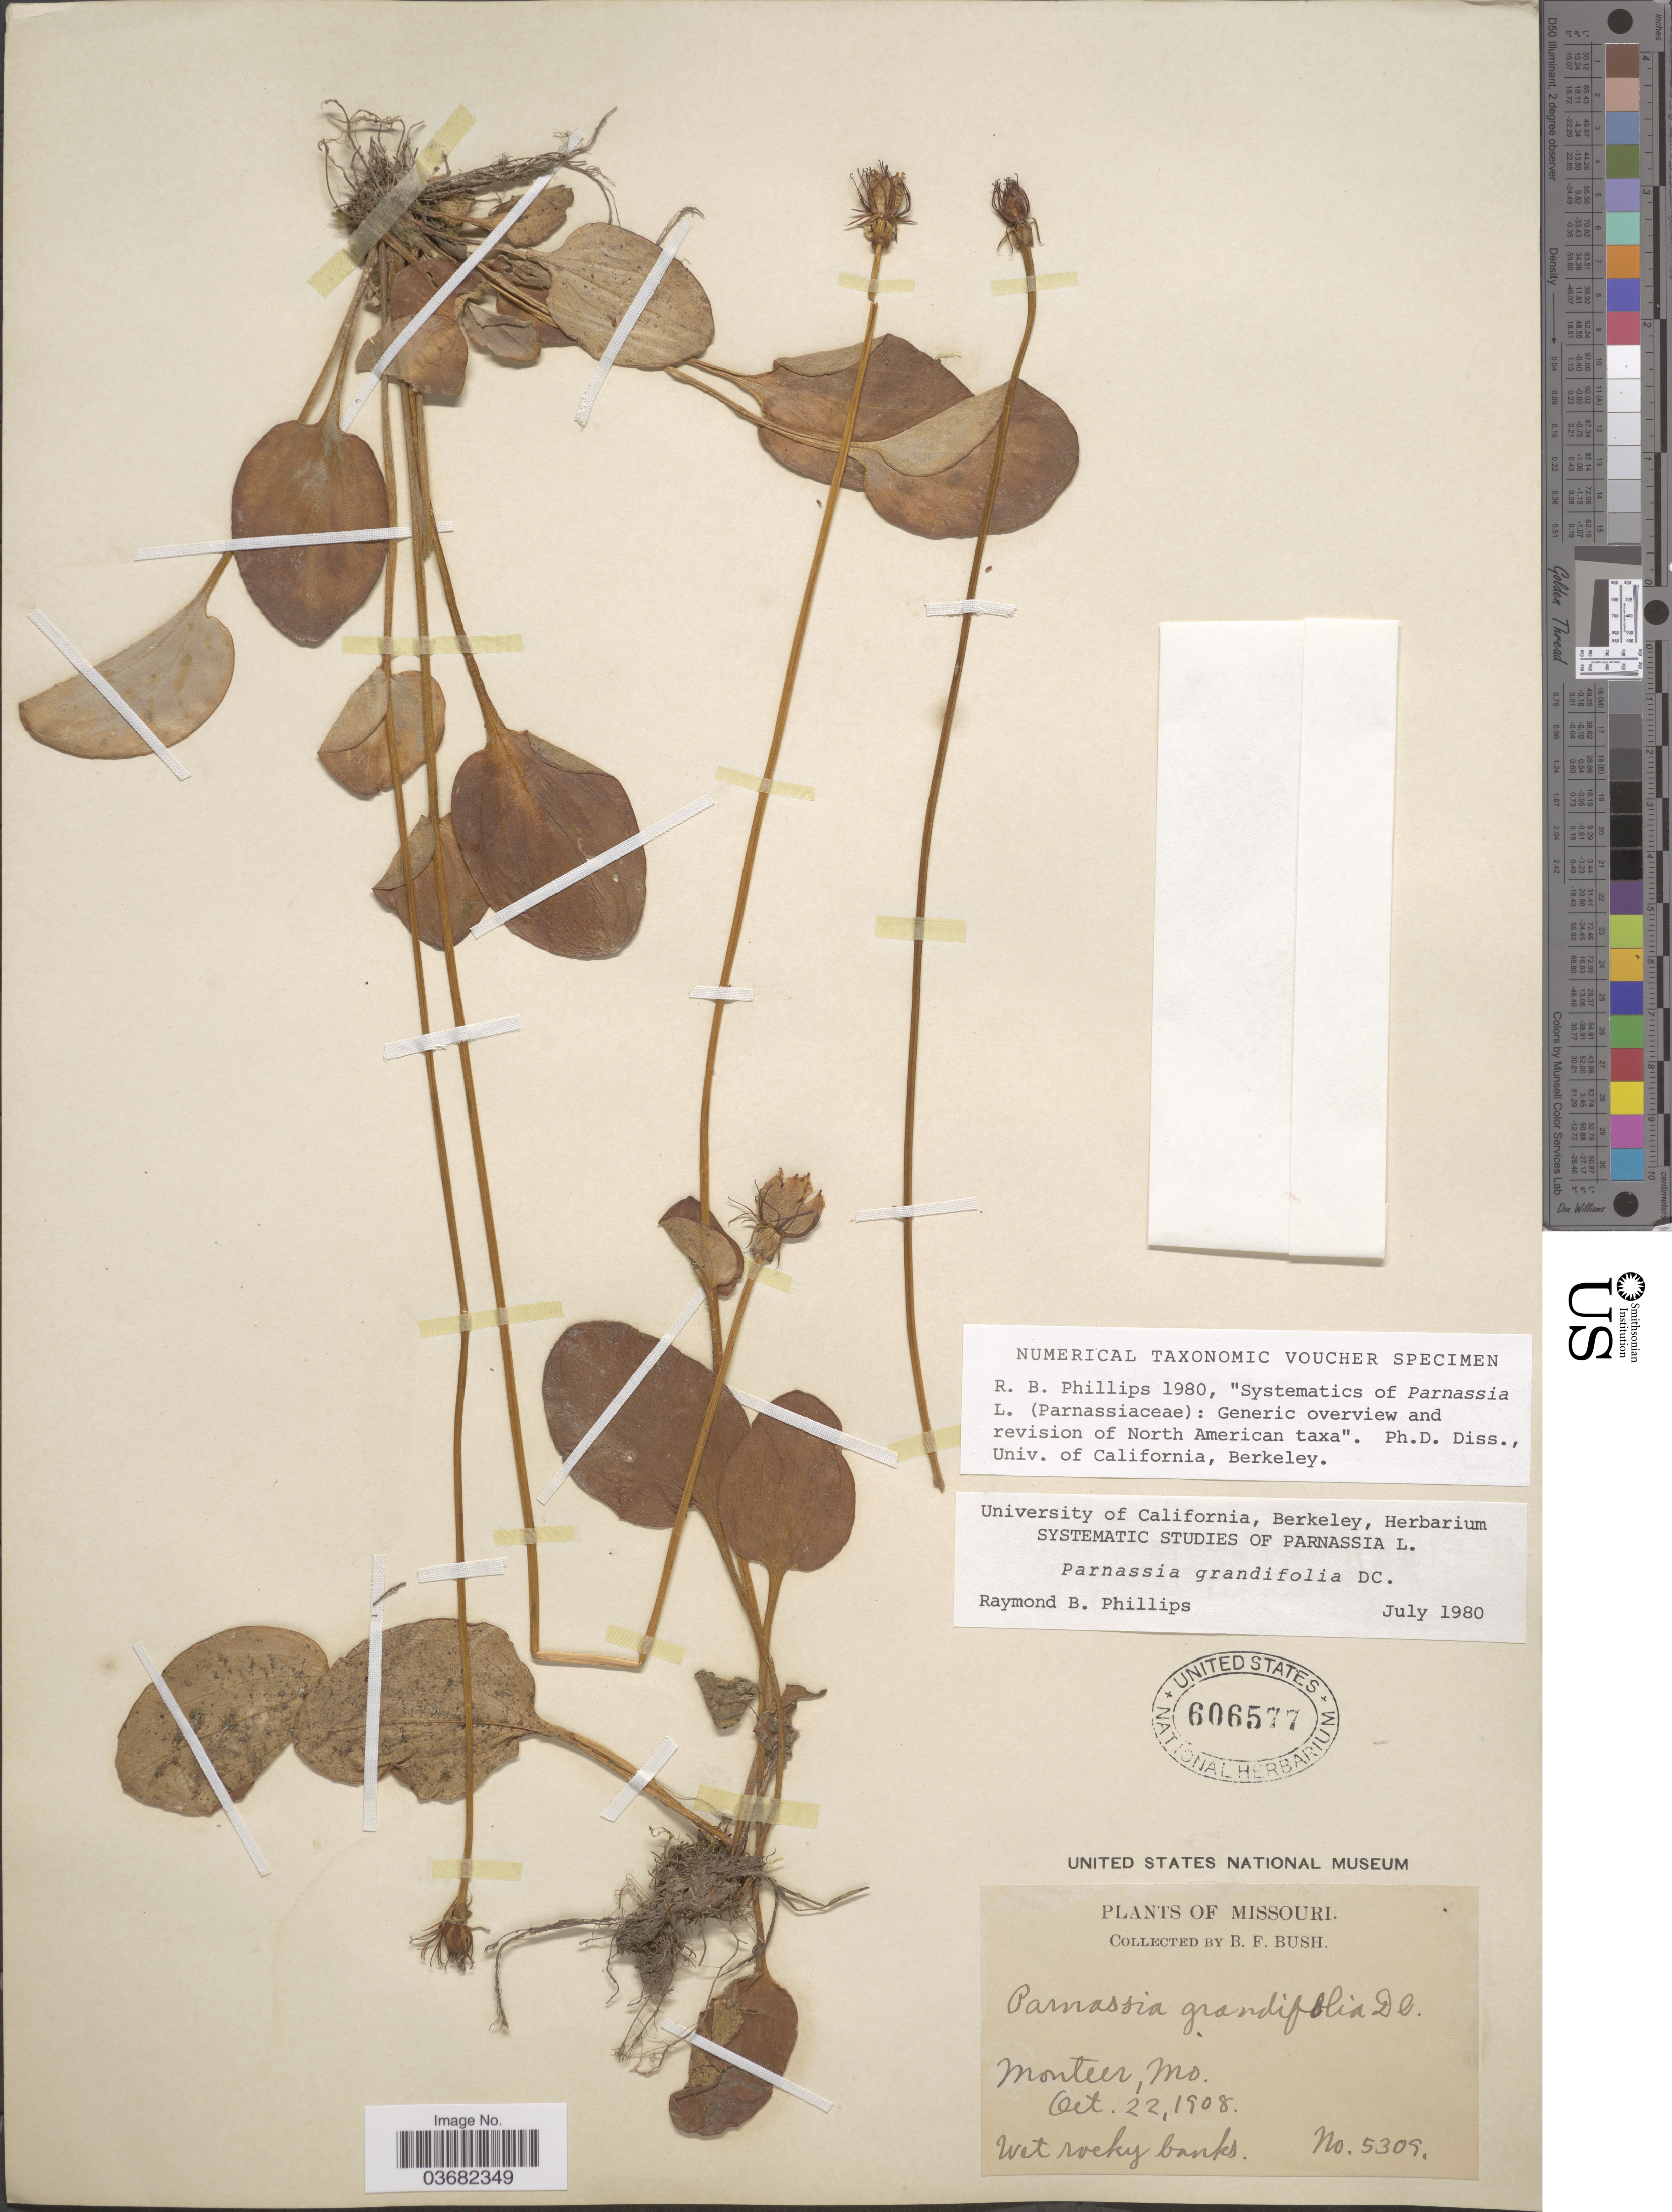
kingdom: Plantae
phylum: Tracheophyta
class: Magnoliopsida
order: Celastrales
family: Parnassiaceae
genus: Parnassia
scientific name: Parnassia grandifolia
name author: DC.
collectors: B. F. Bush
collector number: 5309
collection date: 1908-10-22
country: United States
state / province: Missouri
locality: Monteer.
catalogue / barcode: US 606577